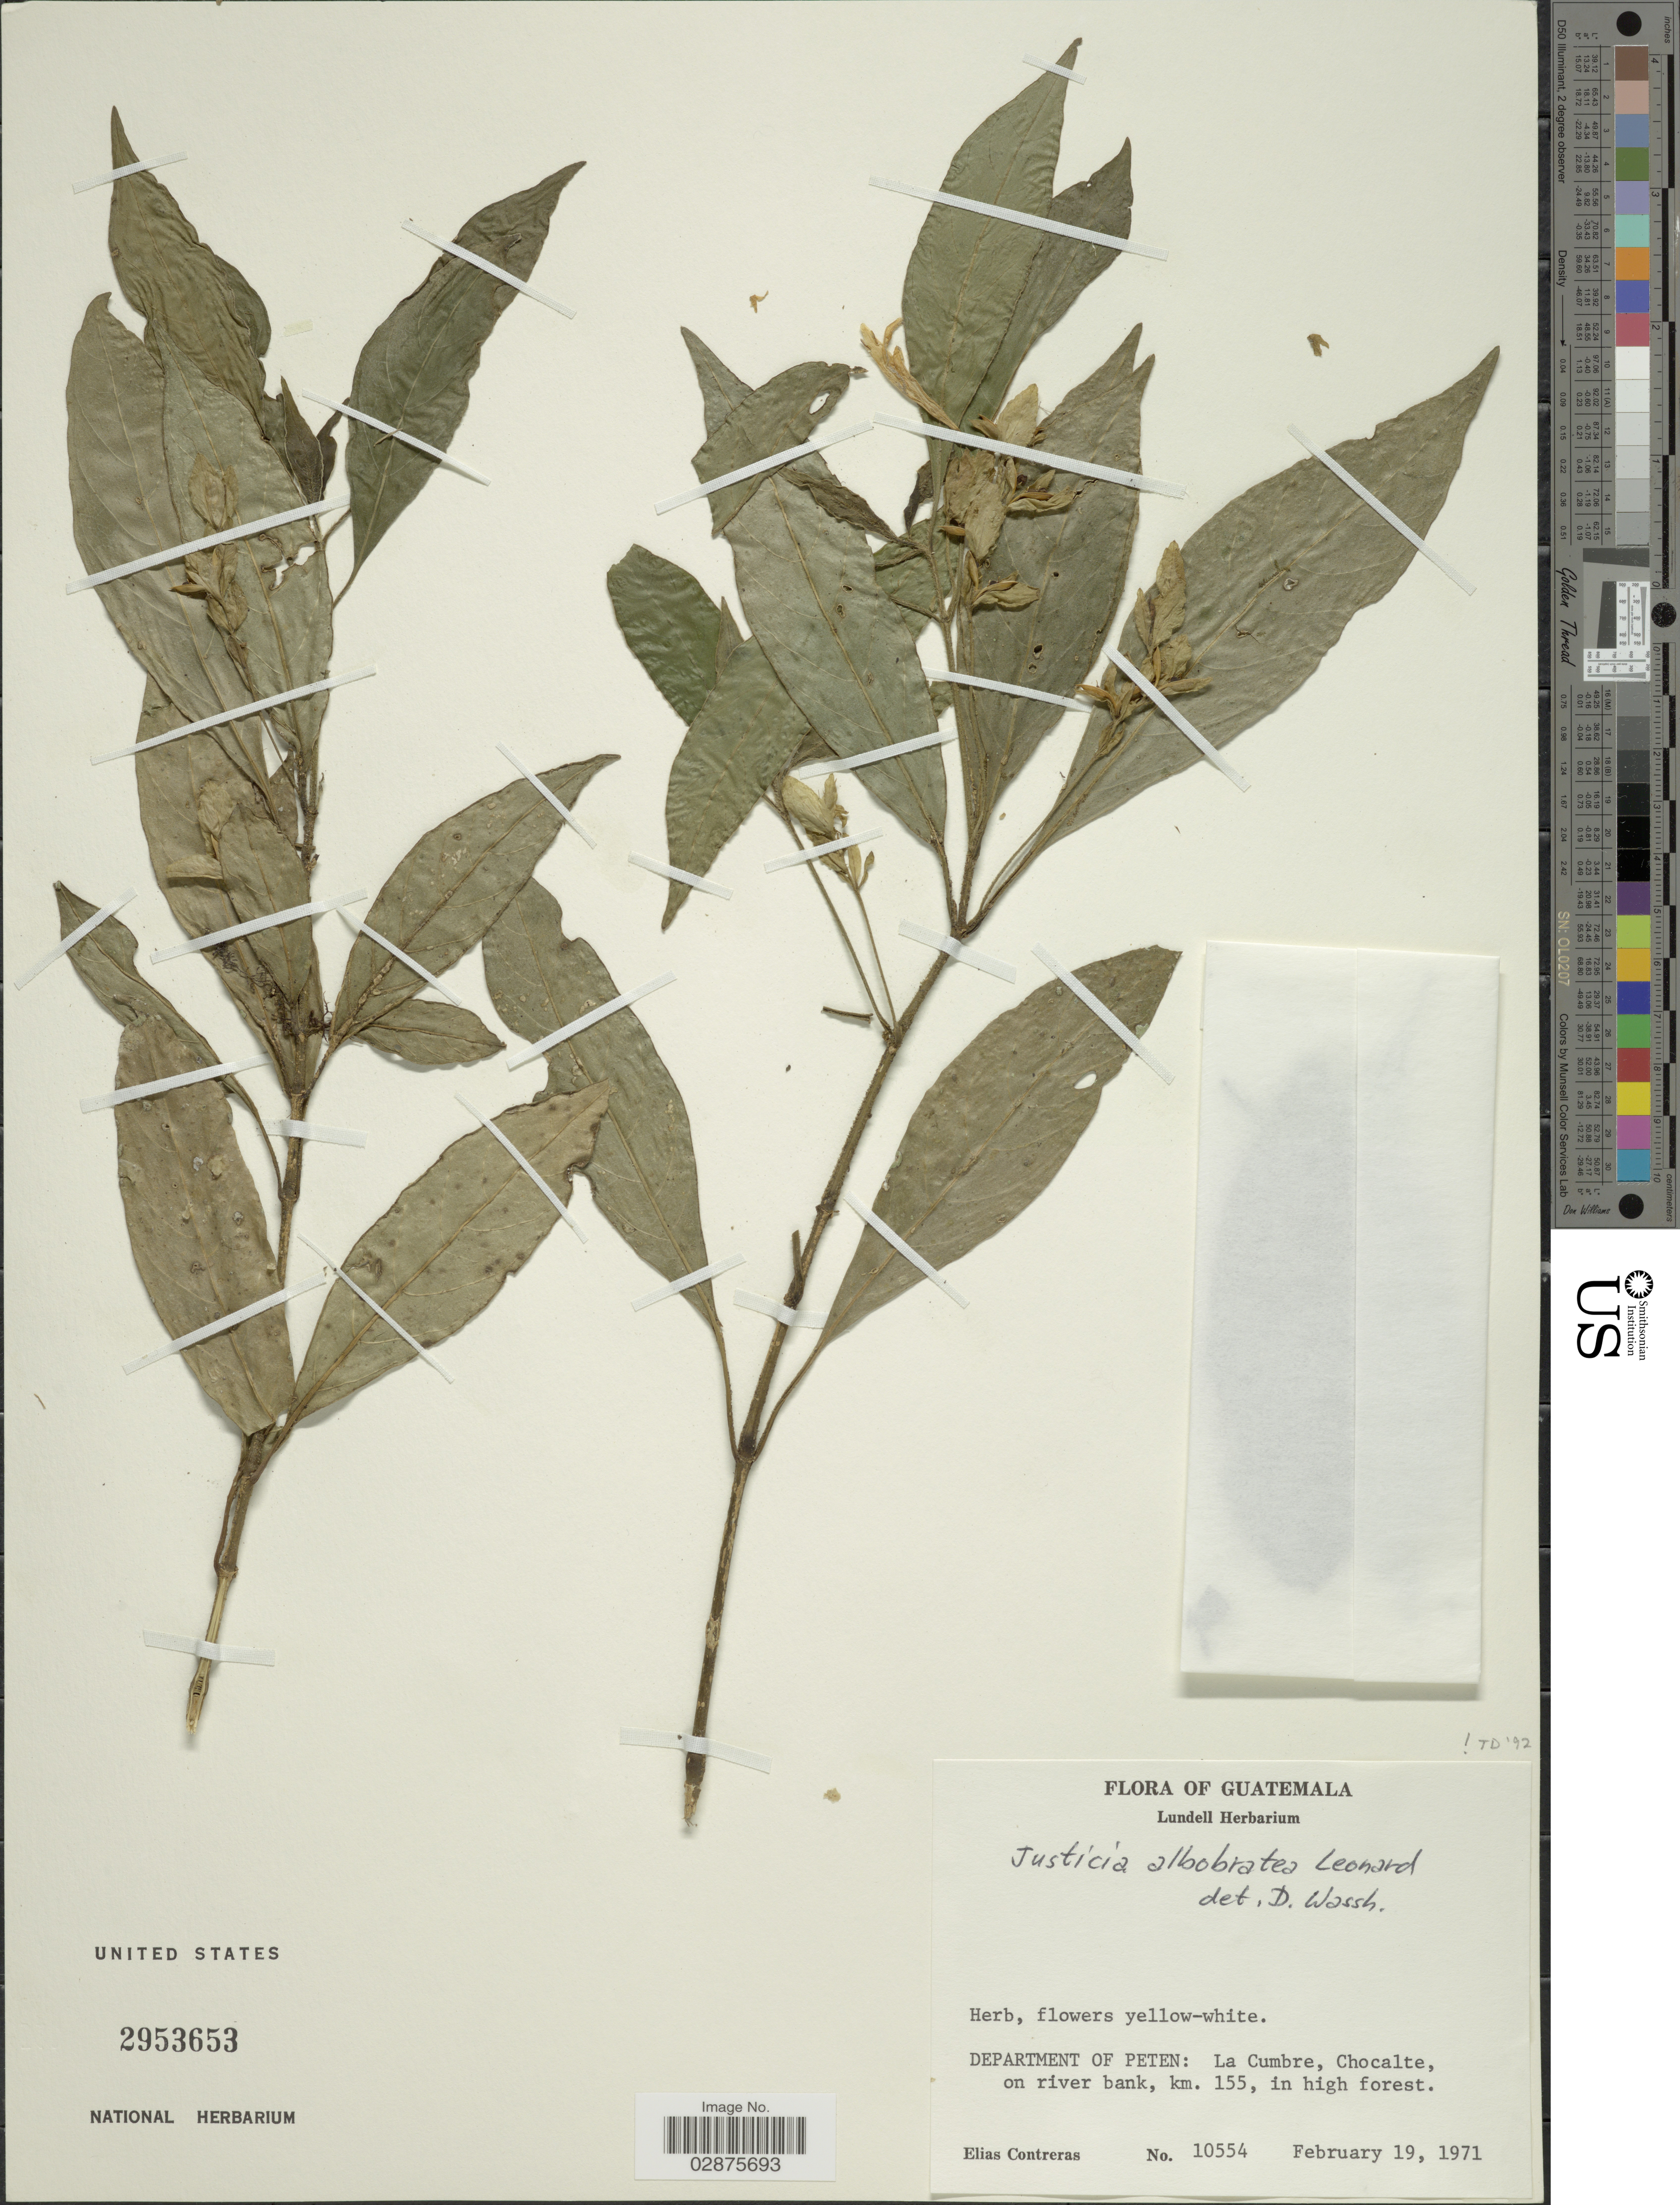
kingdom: Plantae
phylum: Tracheophyta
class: Magnoliopsida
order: Lamiales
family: Acanthaceae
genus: Justicia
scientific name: Justicia albobractea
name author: Leonard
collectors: E. Contreras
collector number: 10554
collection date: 1971-02-19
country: Guatemala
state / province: El Petén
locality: Department of Peten: La Cumbre, on Chocalte, on river bank, km. 155, in high forest.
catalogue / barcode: US 2953653